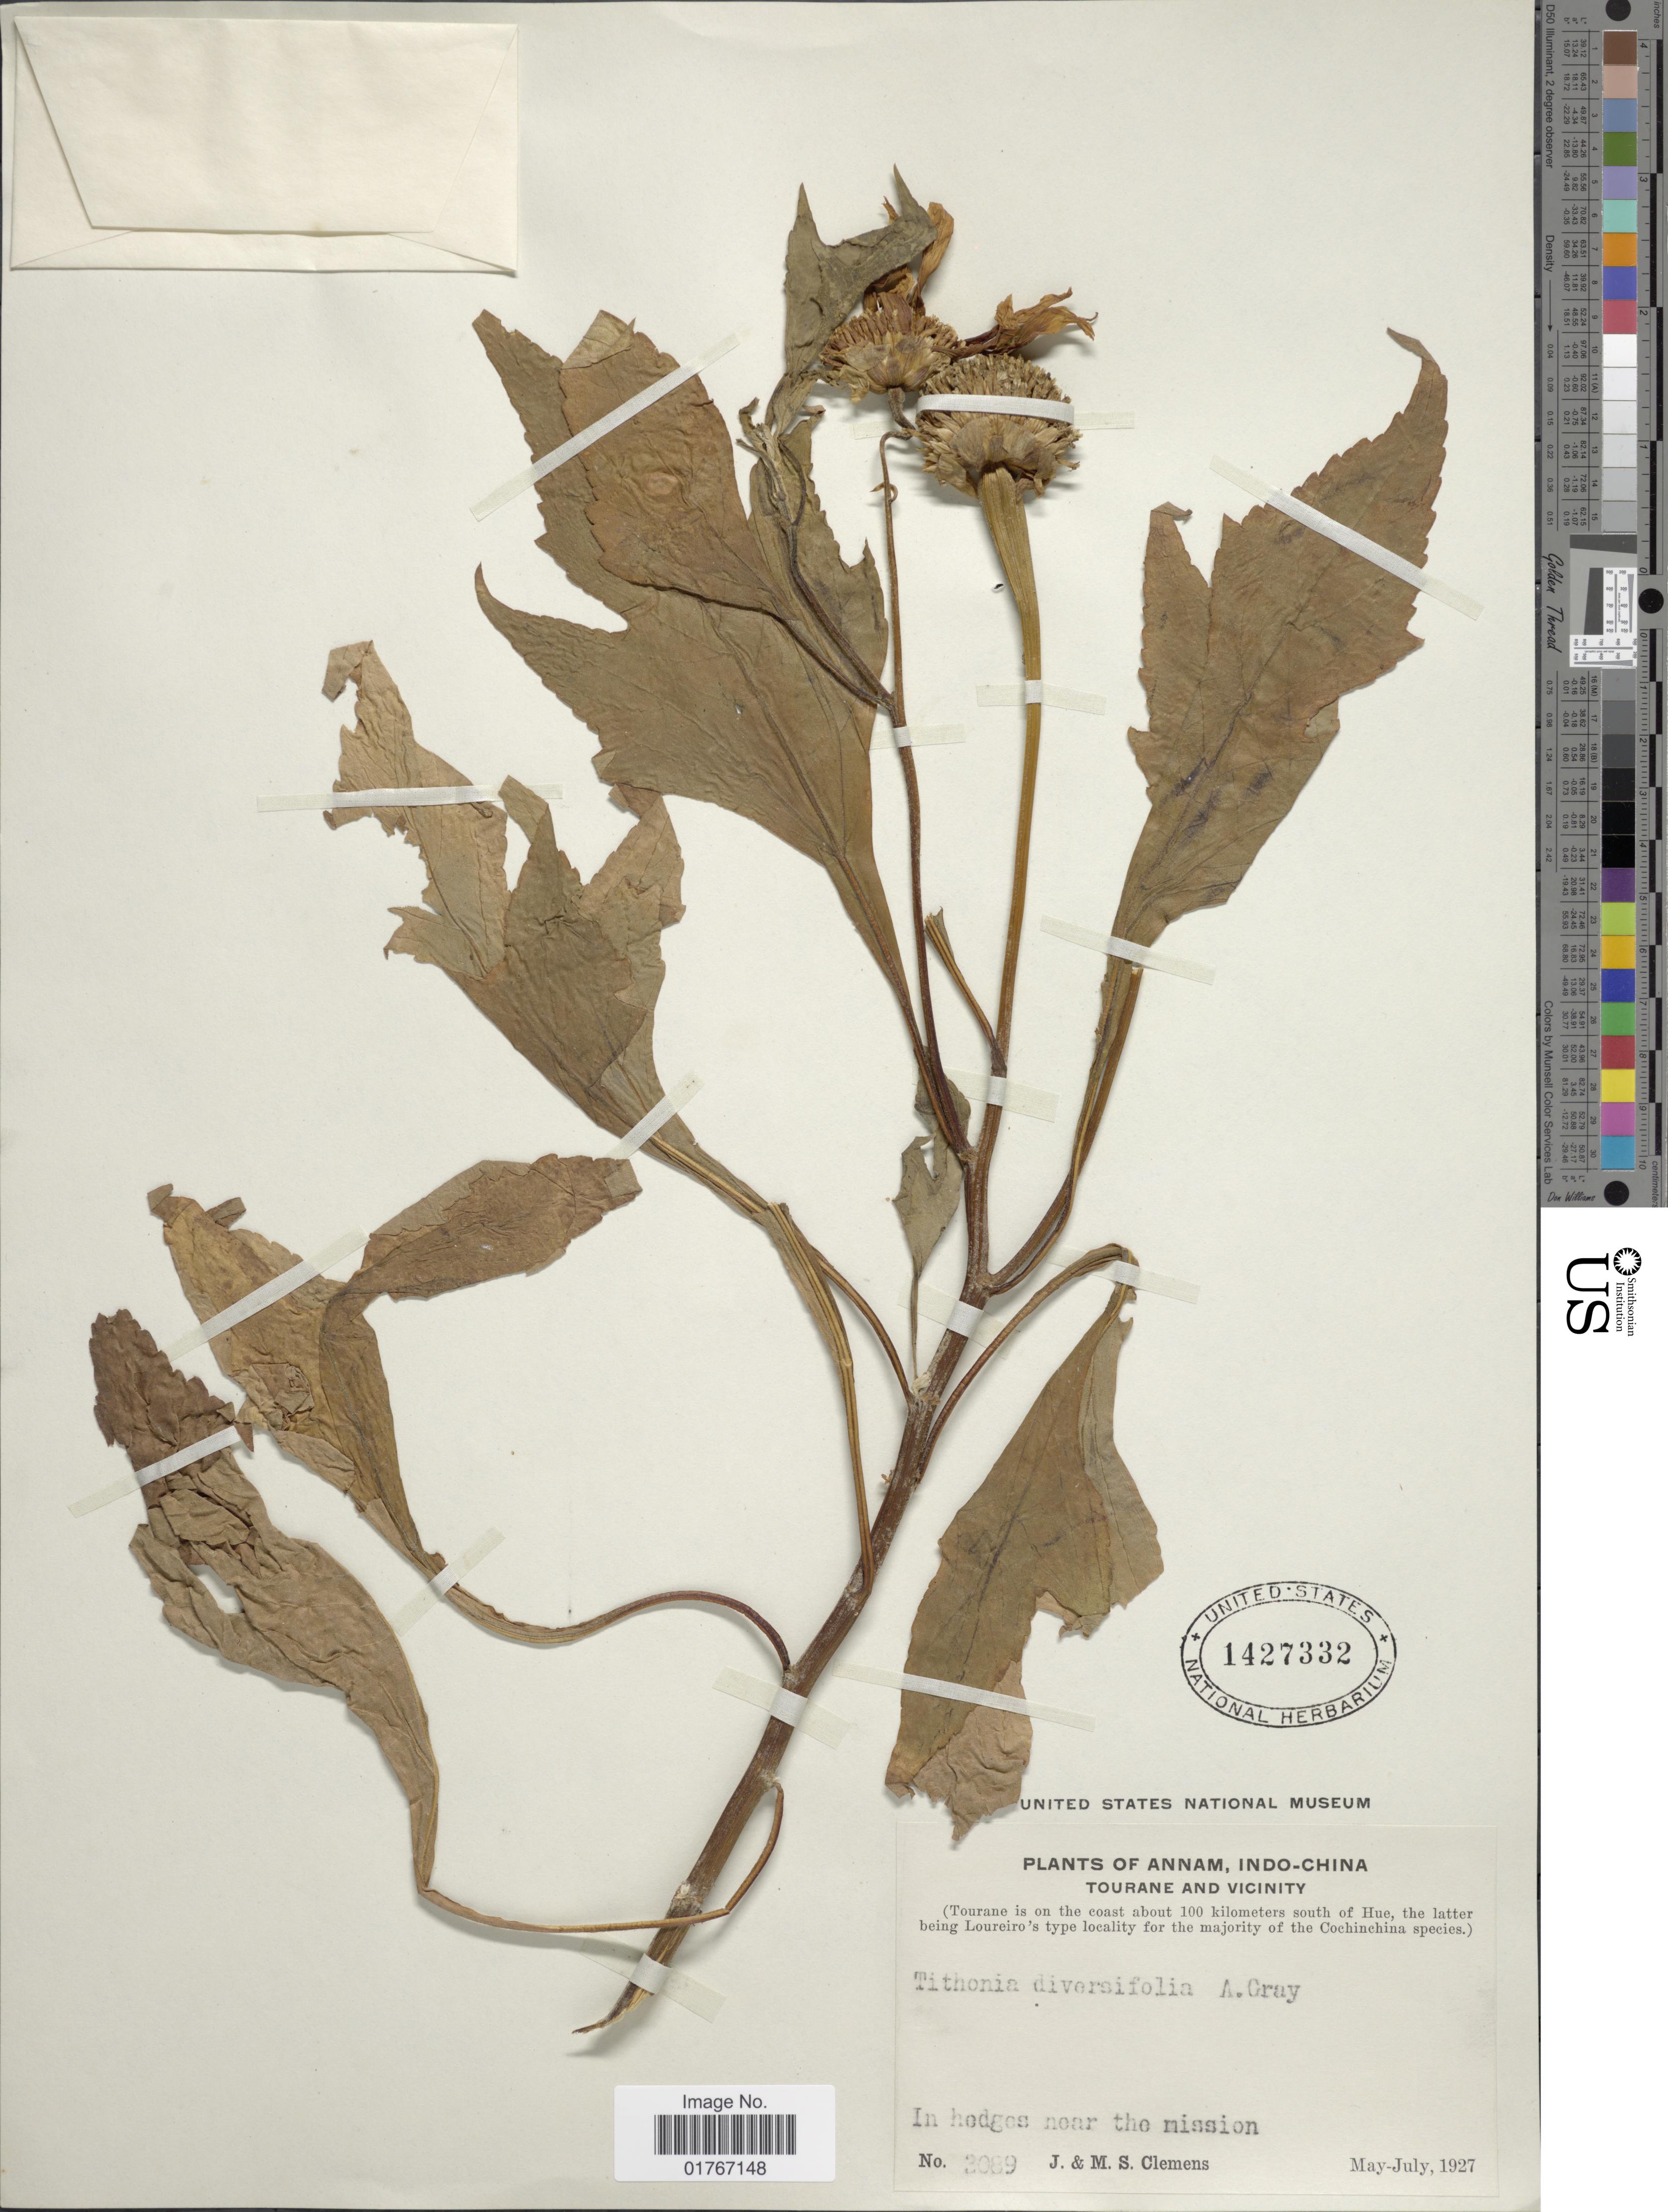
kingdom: Plantae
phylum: Tracheophyta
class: Magnoliopsida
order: Asterales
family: Asteraceae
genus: Tithonia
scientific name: Tithonia diversifolia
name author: (Hemsl.) A. Gray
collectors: J. Clemens & M. S. Clemens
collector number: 3089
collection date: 1927-05/1927-07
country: Vietnam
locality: Annam, Indo-China Tourane and vicinity (Tourane is on the coast about 100 kilometers south of Hue, the latter being Loureiro's type for the majority of the Cochinchina species). In hodges [interpreted] near the mission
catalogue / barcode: US 1427332